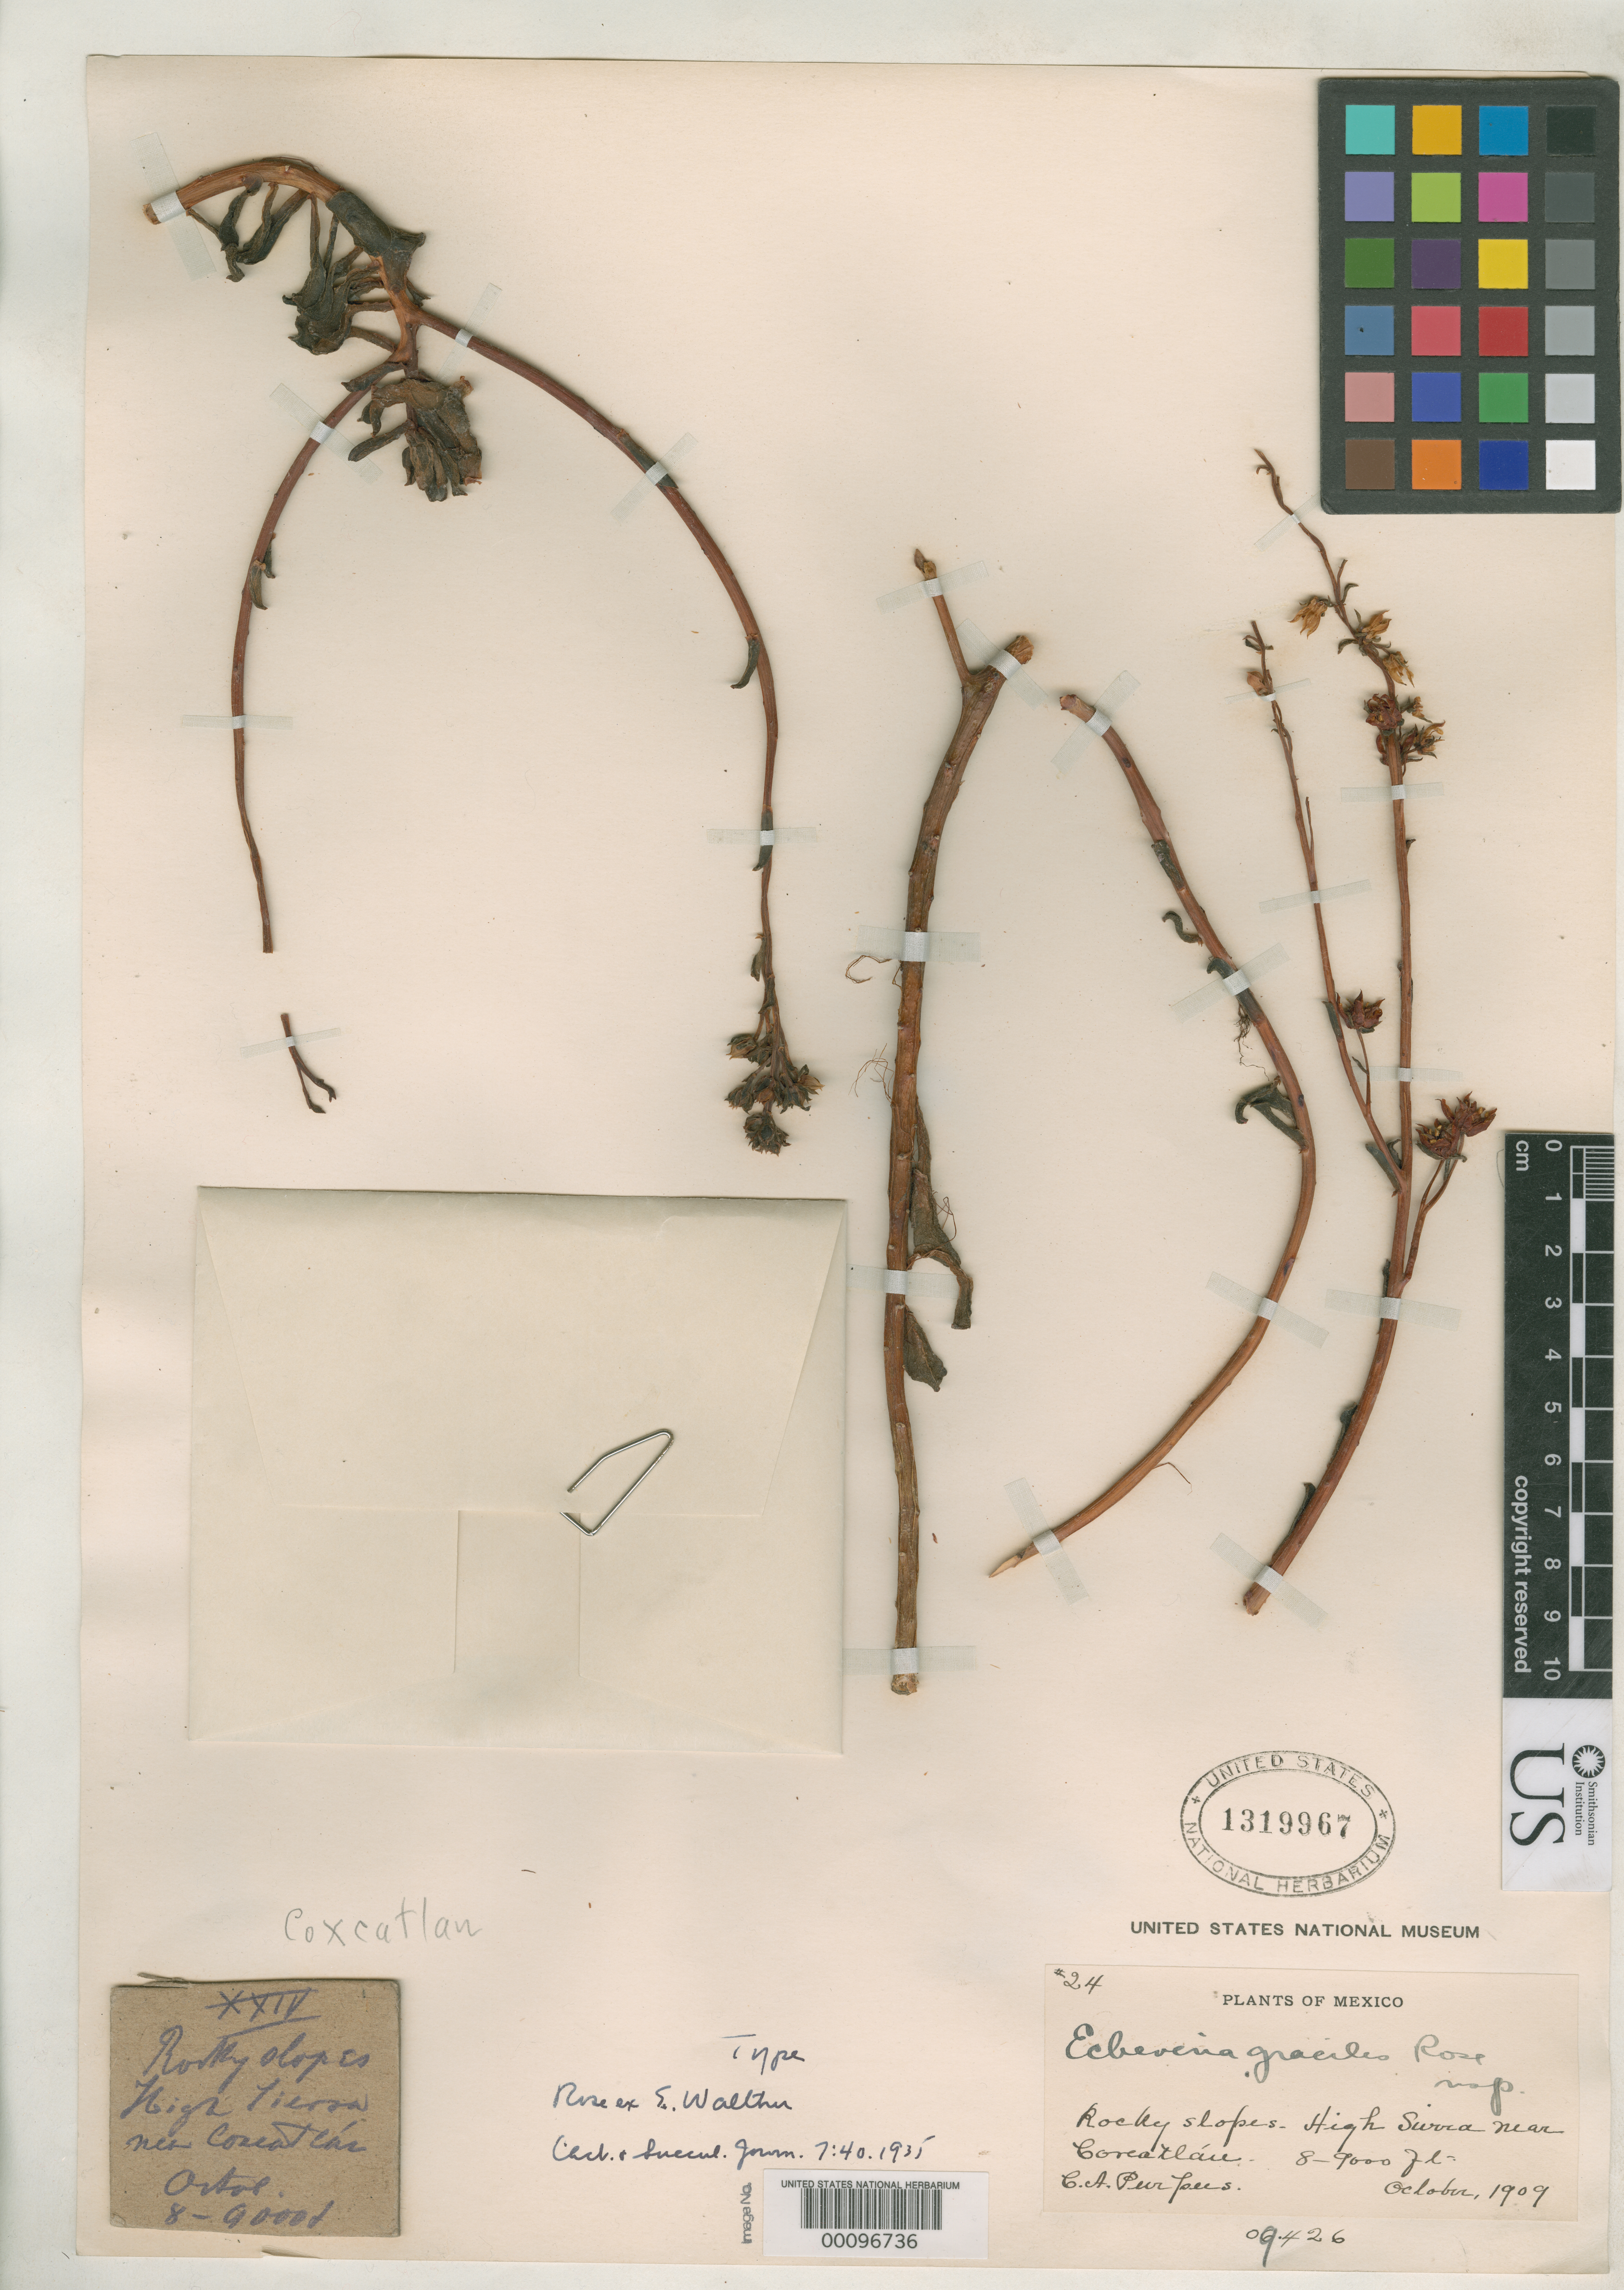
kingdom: Plantae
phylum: Tracheophyta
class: Magnoliopsida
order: Saxifragales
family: Crassulaceae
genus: Echeveria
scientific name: Echeveria gracilis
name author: Rose ex E. Walther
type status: Holotype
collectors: C. A. Purpus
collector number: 24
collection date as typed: Oct 1909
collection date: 1909-10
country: Mexico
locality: Rocky slopes, high Sierra near Coreatlan.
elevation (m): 2438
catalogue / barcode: US 1319967